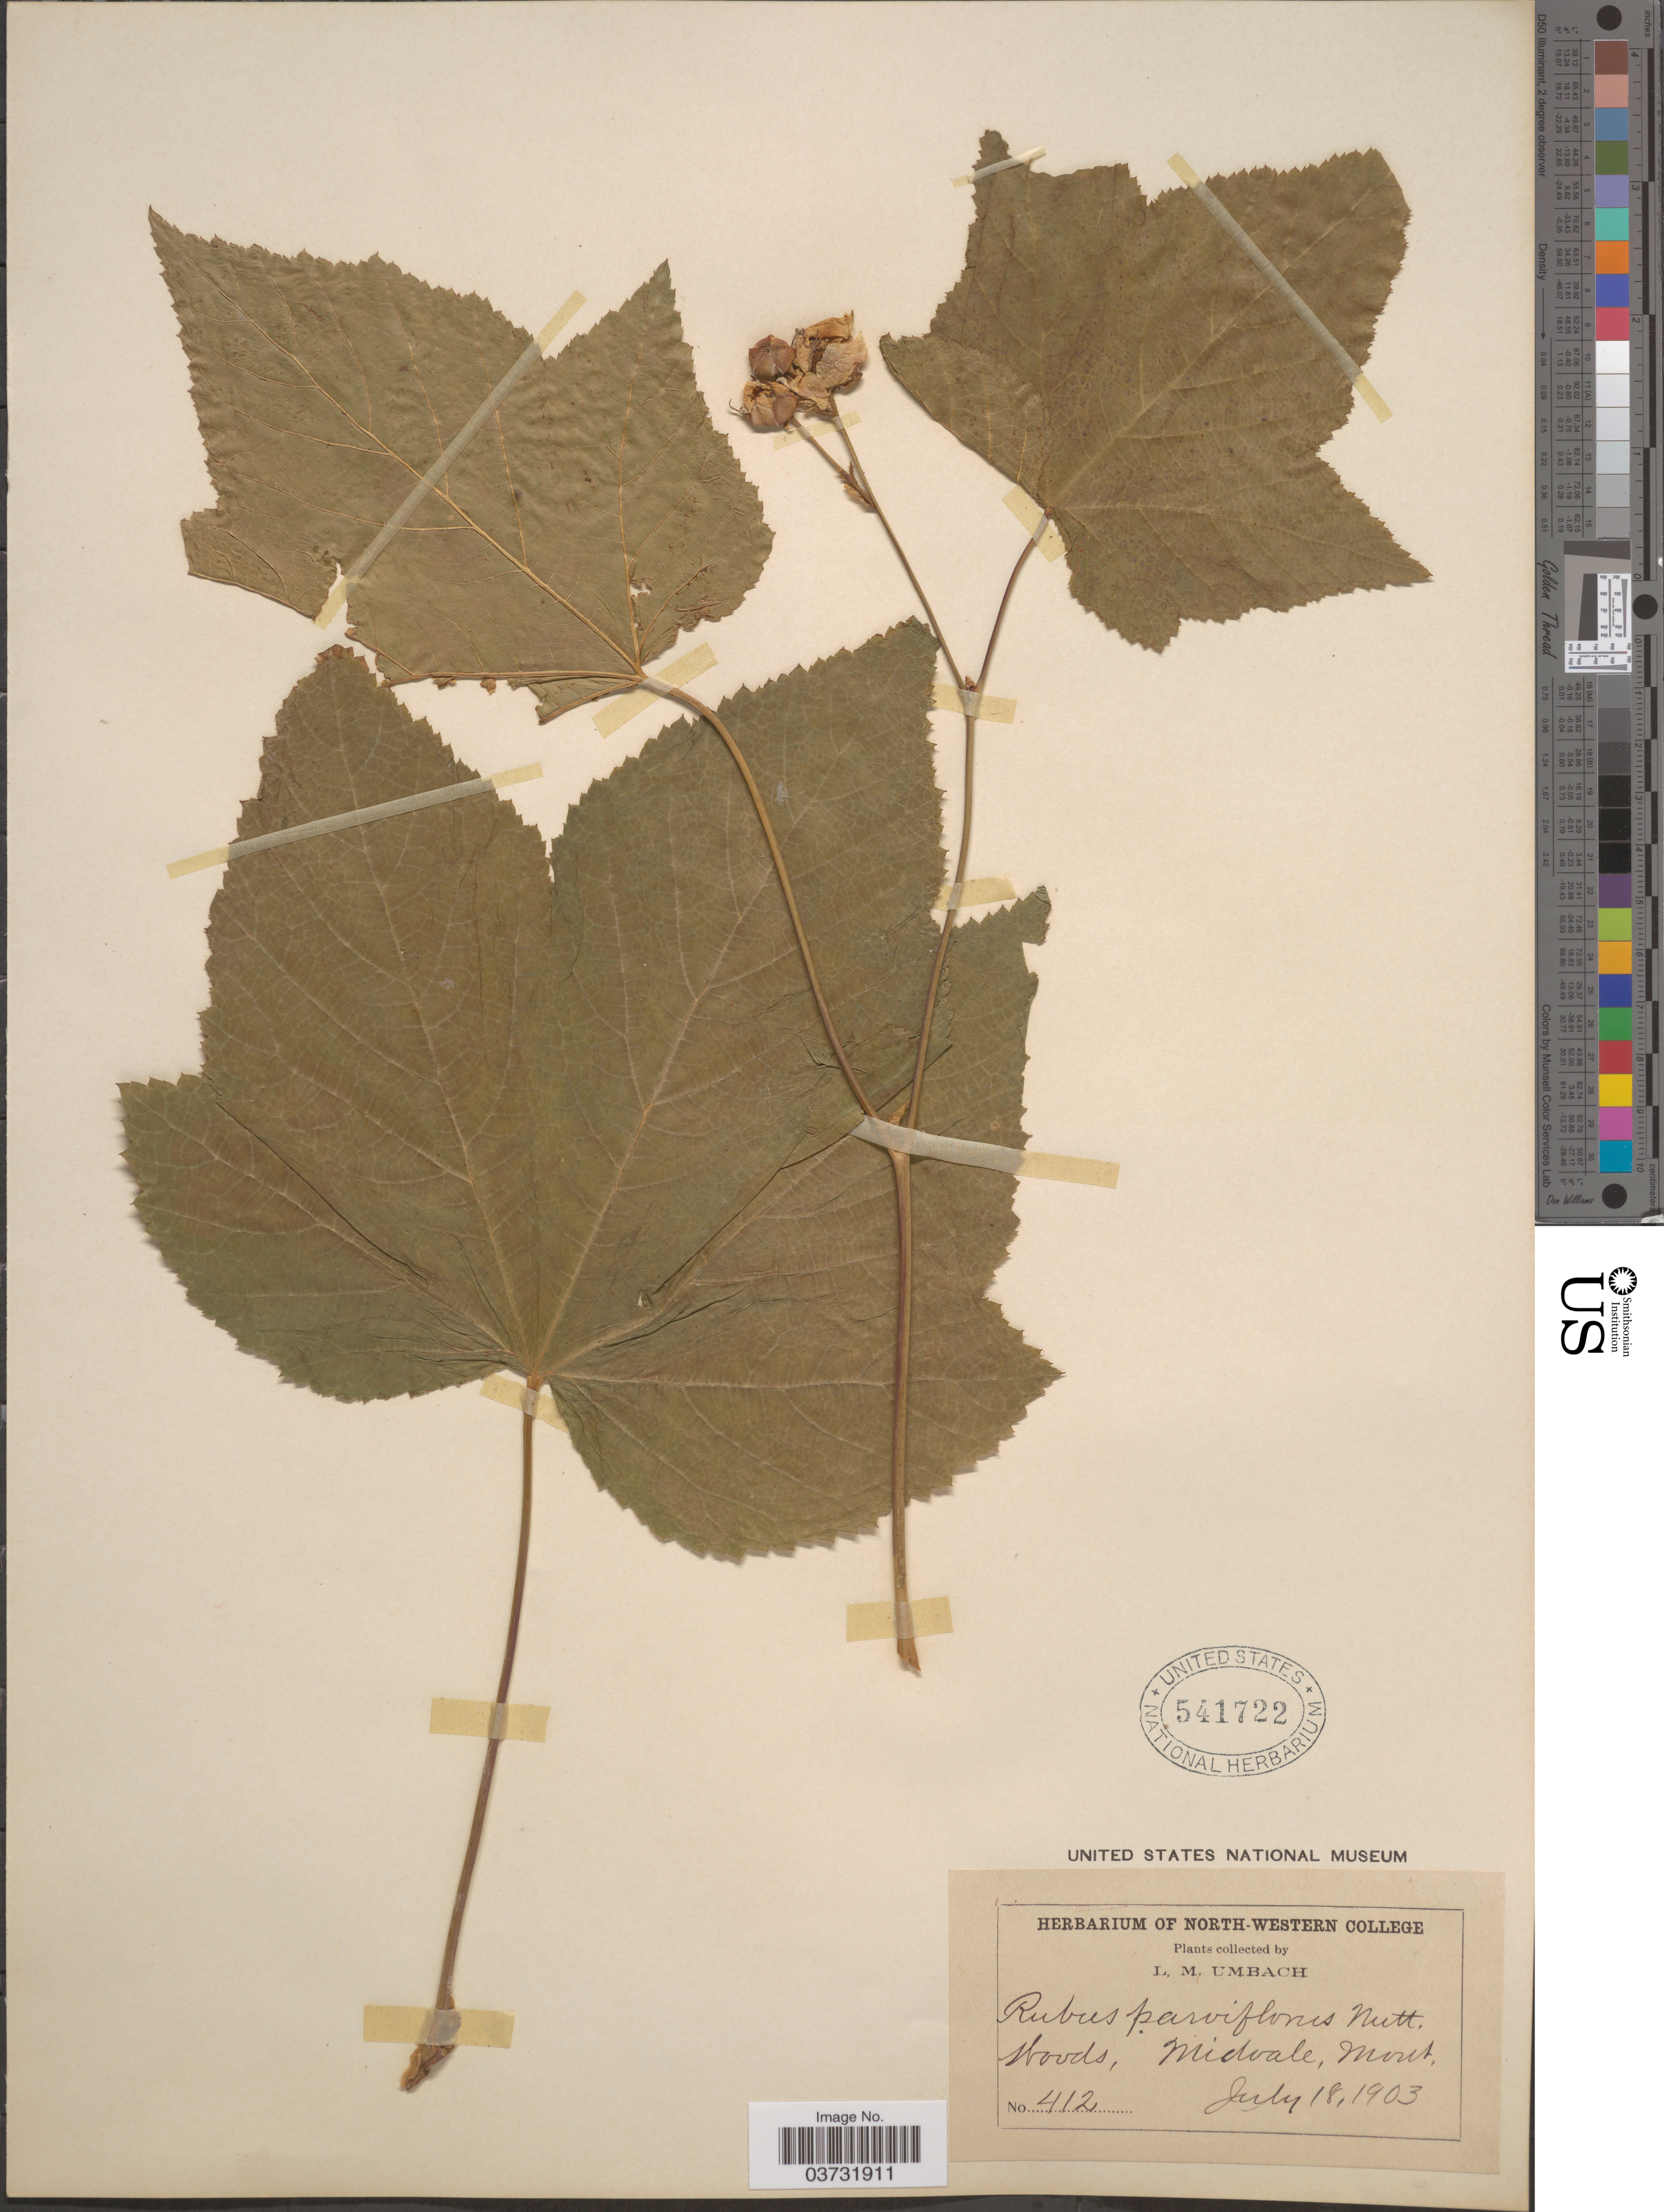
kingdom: Plantae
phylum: Tracheophyta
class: Magnoliopsida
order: Rosales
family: Rosaceae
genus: Rubus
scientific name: Rubus parviflorus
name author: Nutt.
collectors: L. M. Umbach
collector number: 412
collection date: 1903-07-18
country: United States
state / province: Montana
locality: North-Western. Midvale.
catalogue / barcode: US 541722